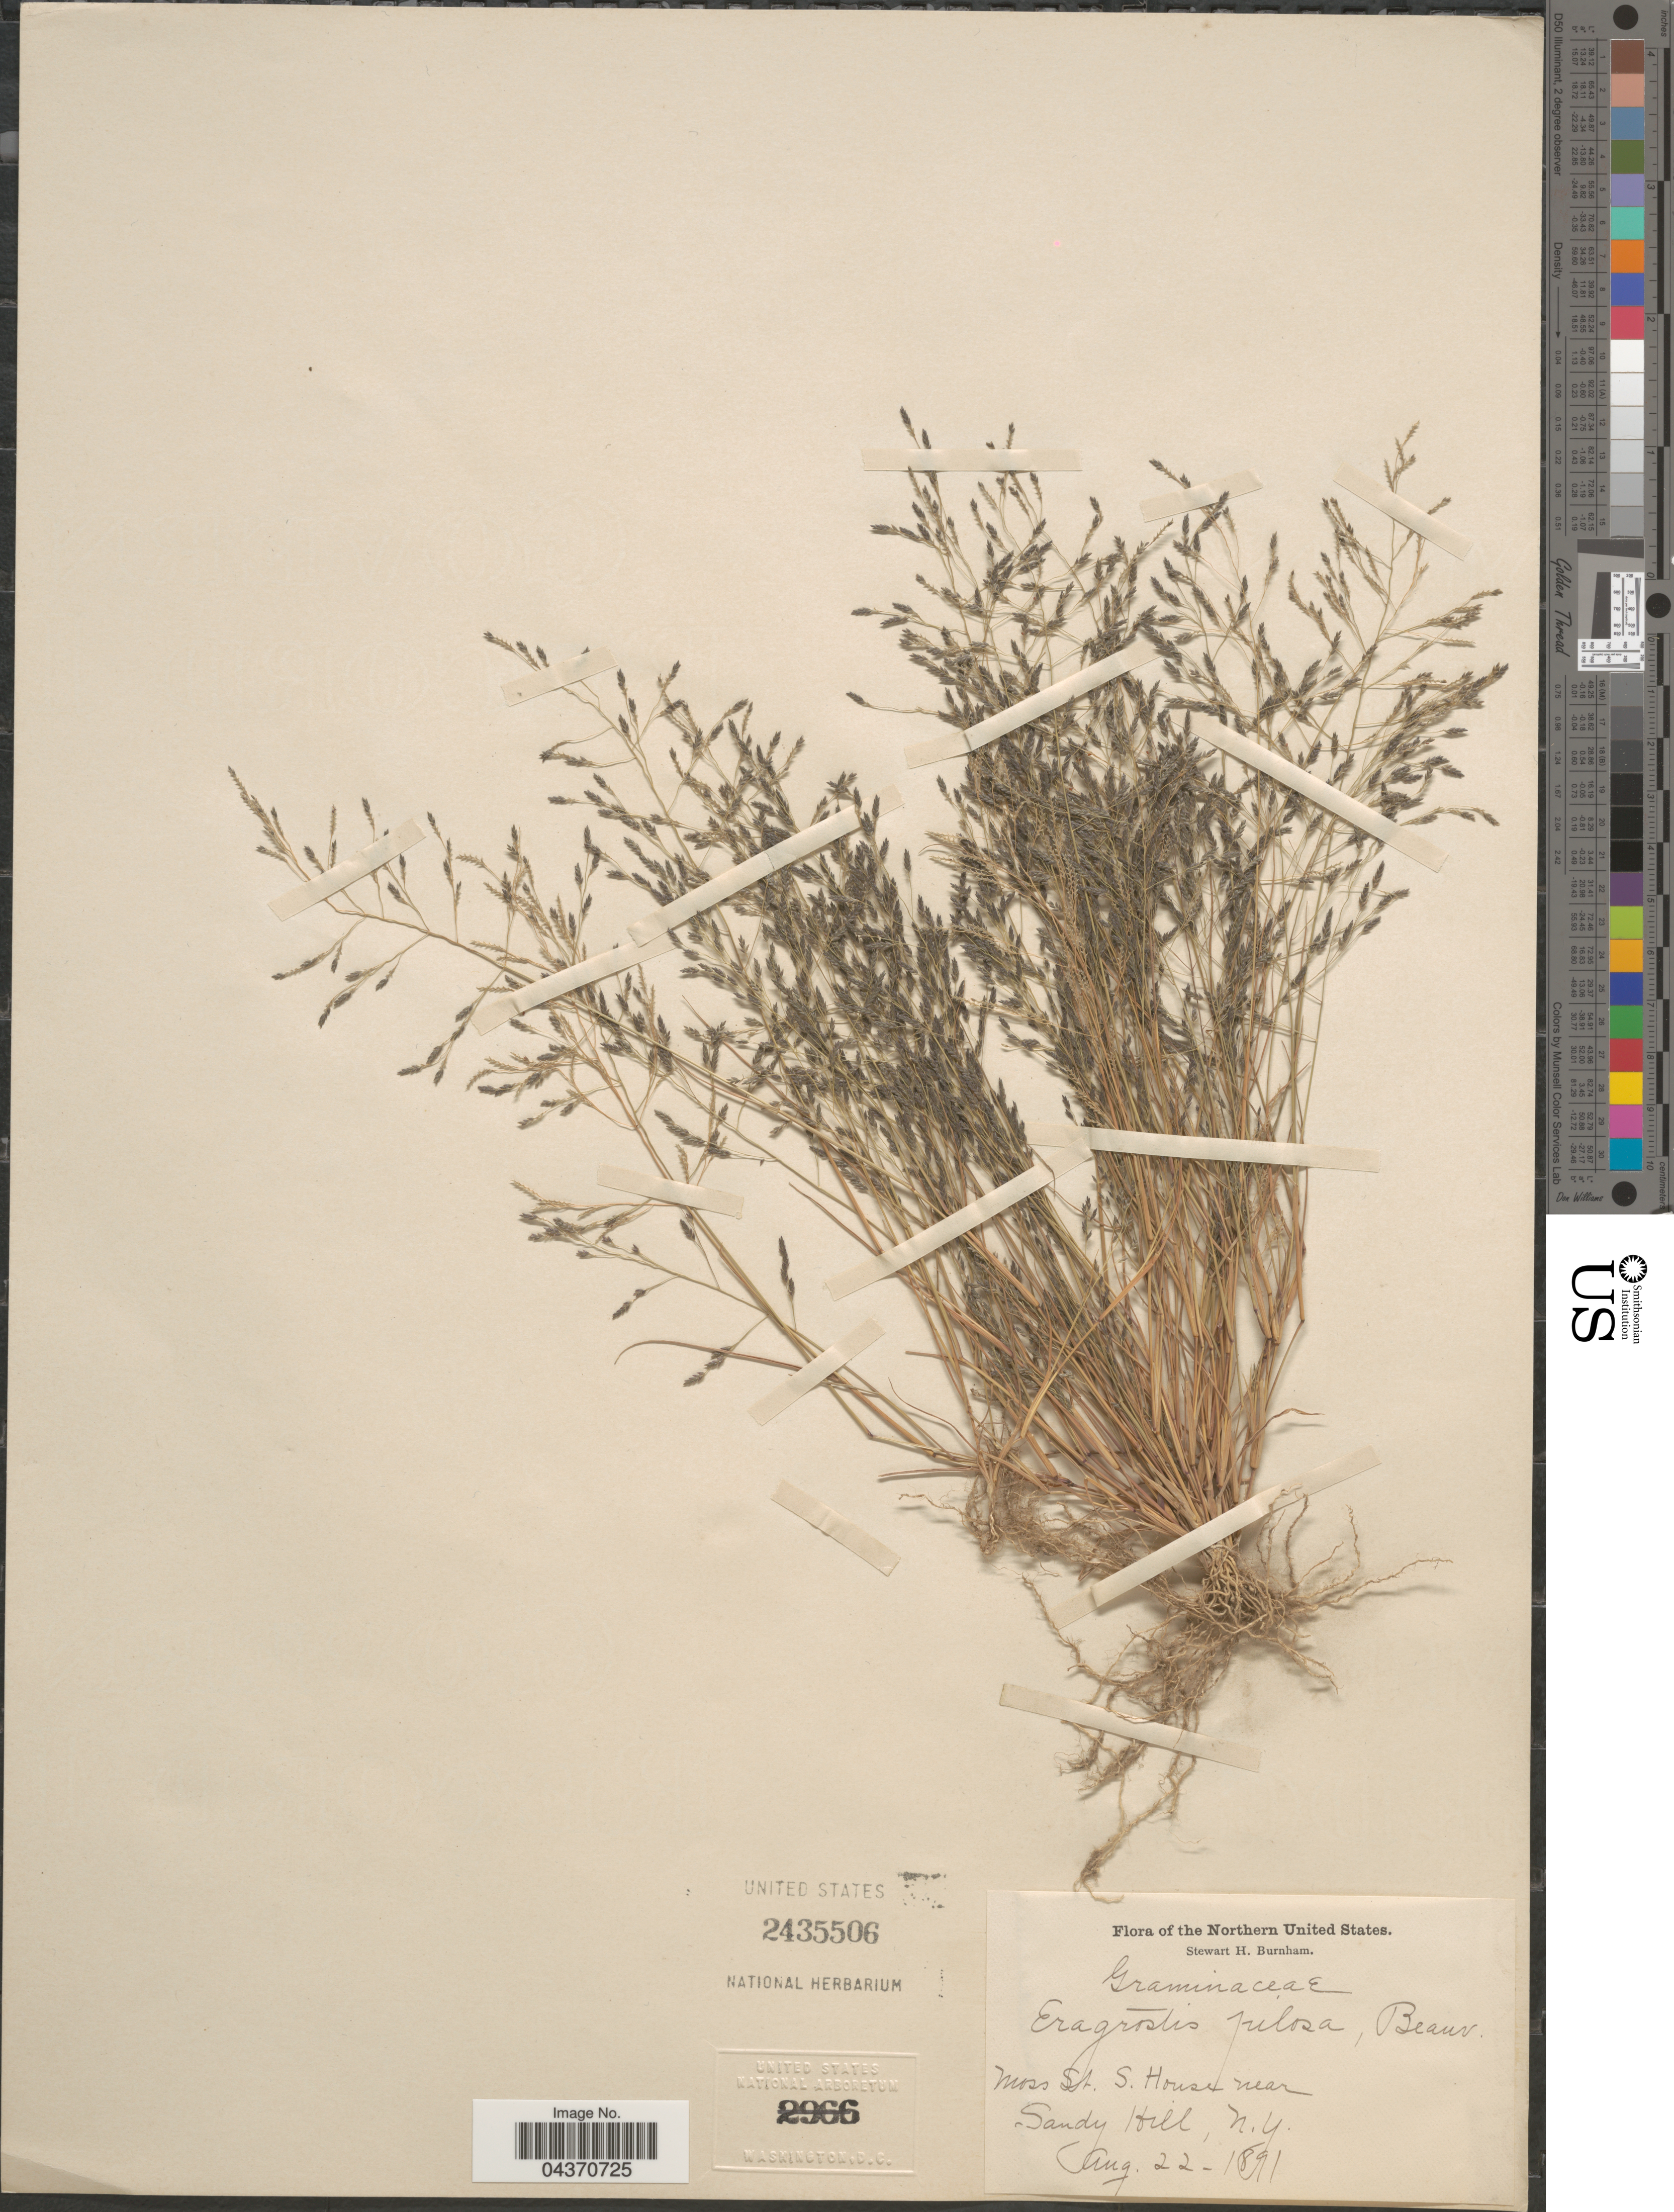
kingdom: Plantae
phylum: Tracheophyta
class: Liliopsida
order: Poales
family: Poaceae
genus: Eragrostis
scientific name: Eragrostis pilosa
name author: (L.) P. Beauv.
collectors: S. Burnham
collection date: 1891-08-22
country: United States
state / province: New York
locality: The Northern United States. Moss St. S. House near Sandy Hill.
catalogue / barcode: US 2435506